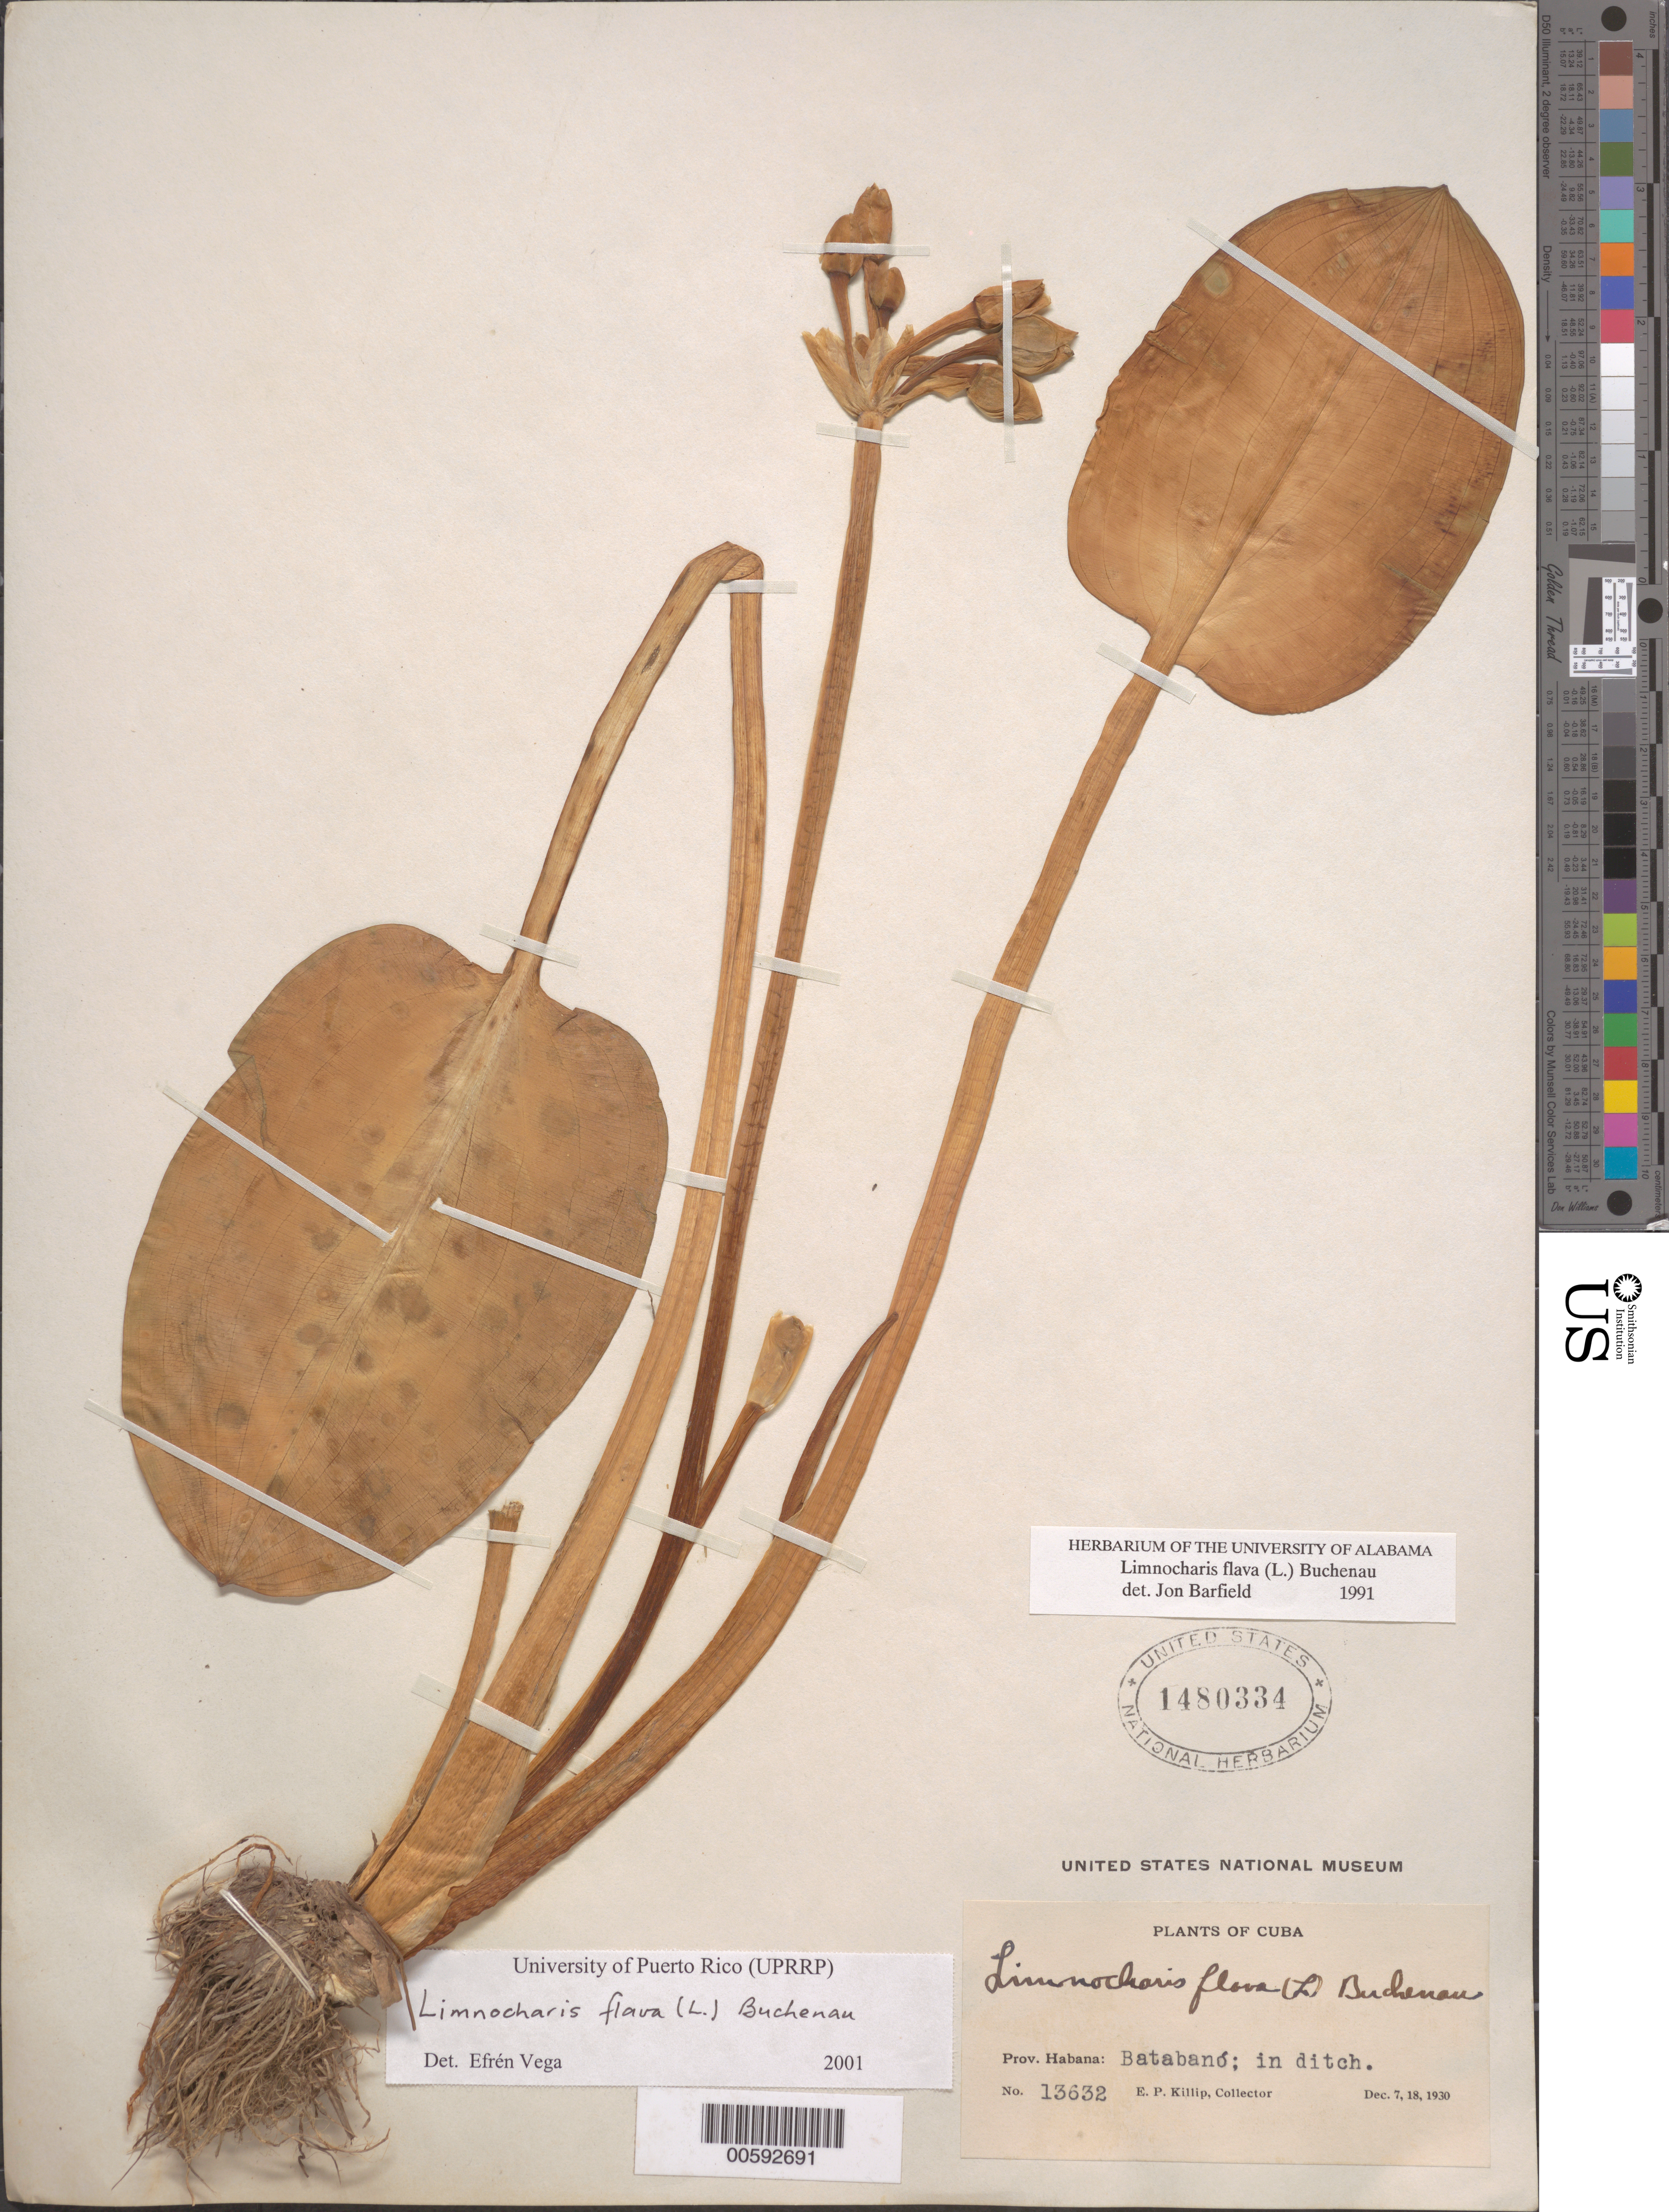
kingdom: Plantae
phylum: Tracheophyta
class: Liliopsida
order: Alismatales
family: Alismataceae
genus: Limnocharis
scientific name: Limnocharis flava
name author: (L.) Buchenau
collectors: E. P. Killip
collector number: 13632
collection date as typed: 07 Dec 1930 and 18 Dec 1930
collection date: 1930-12-07,1930-12-18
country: Cuba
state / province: La Habana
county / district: Batabanó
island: Greater Antilles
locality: Batabanó.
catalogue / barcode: US 1480334